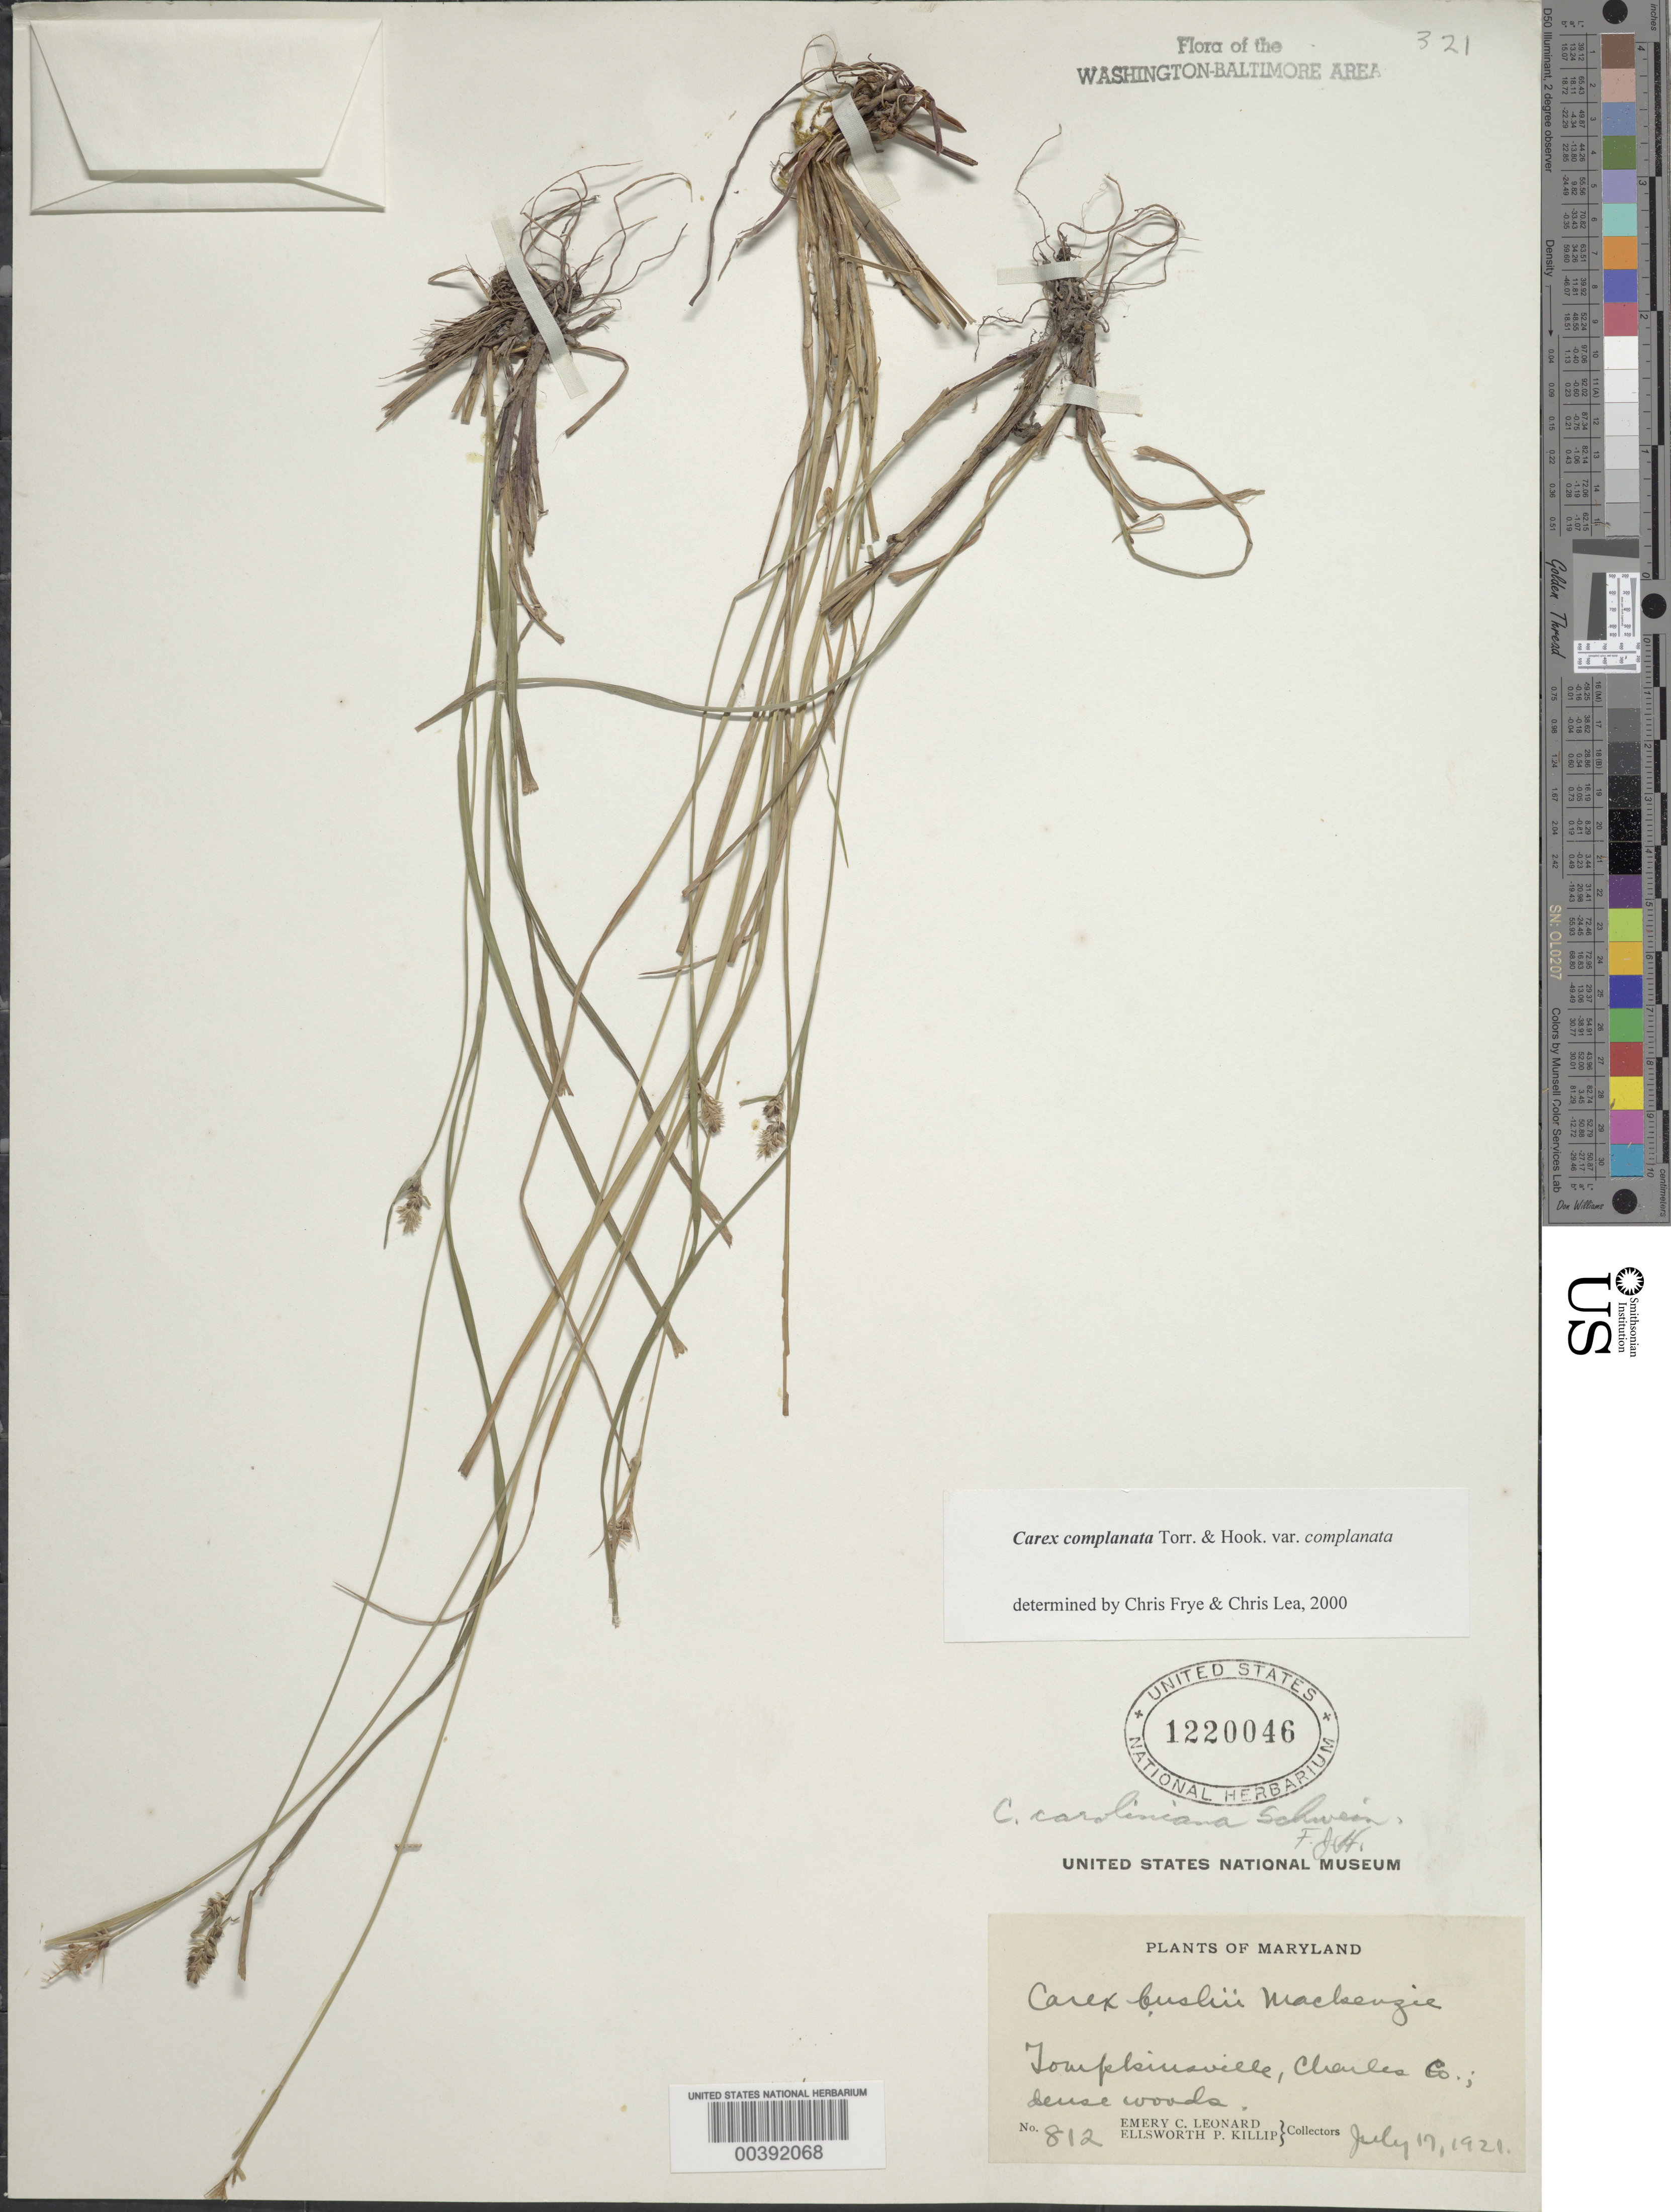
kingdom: Plantae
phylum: Tracheophyta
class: Liliopsida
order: Poales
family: Cyperaceae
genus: Carex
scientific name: Carex complanata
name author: Torr. & Hook.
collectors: E. C. Leonard & E. P. Killip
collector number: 812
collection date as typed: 17 Jul 1921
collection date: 1921-07-17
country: United States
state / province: Maryland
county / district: Charles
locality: Tompkinsville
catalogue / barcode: US 1220046